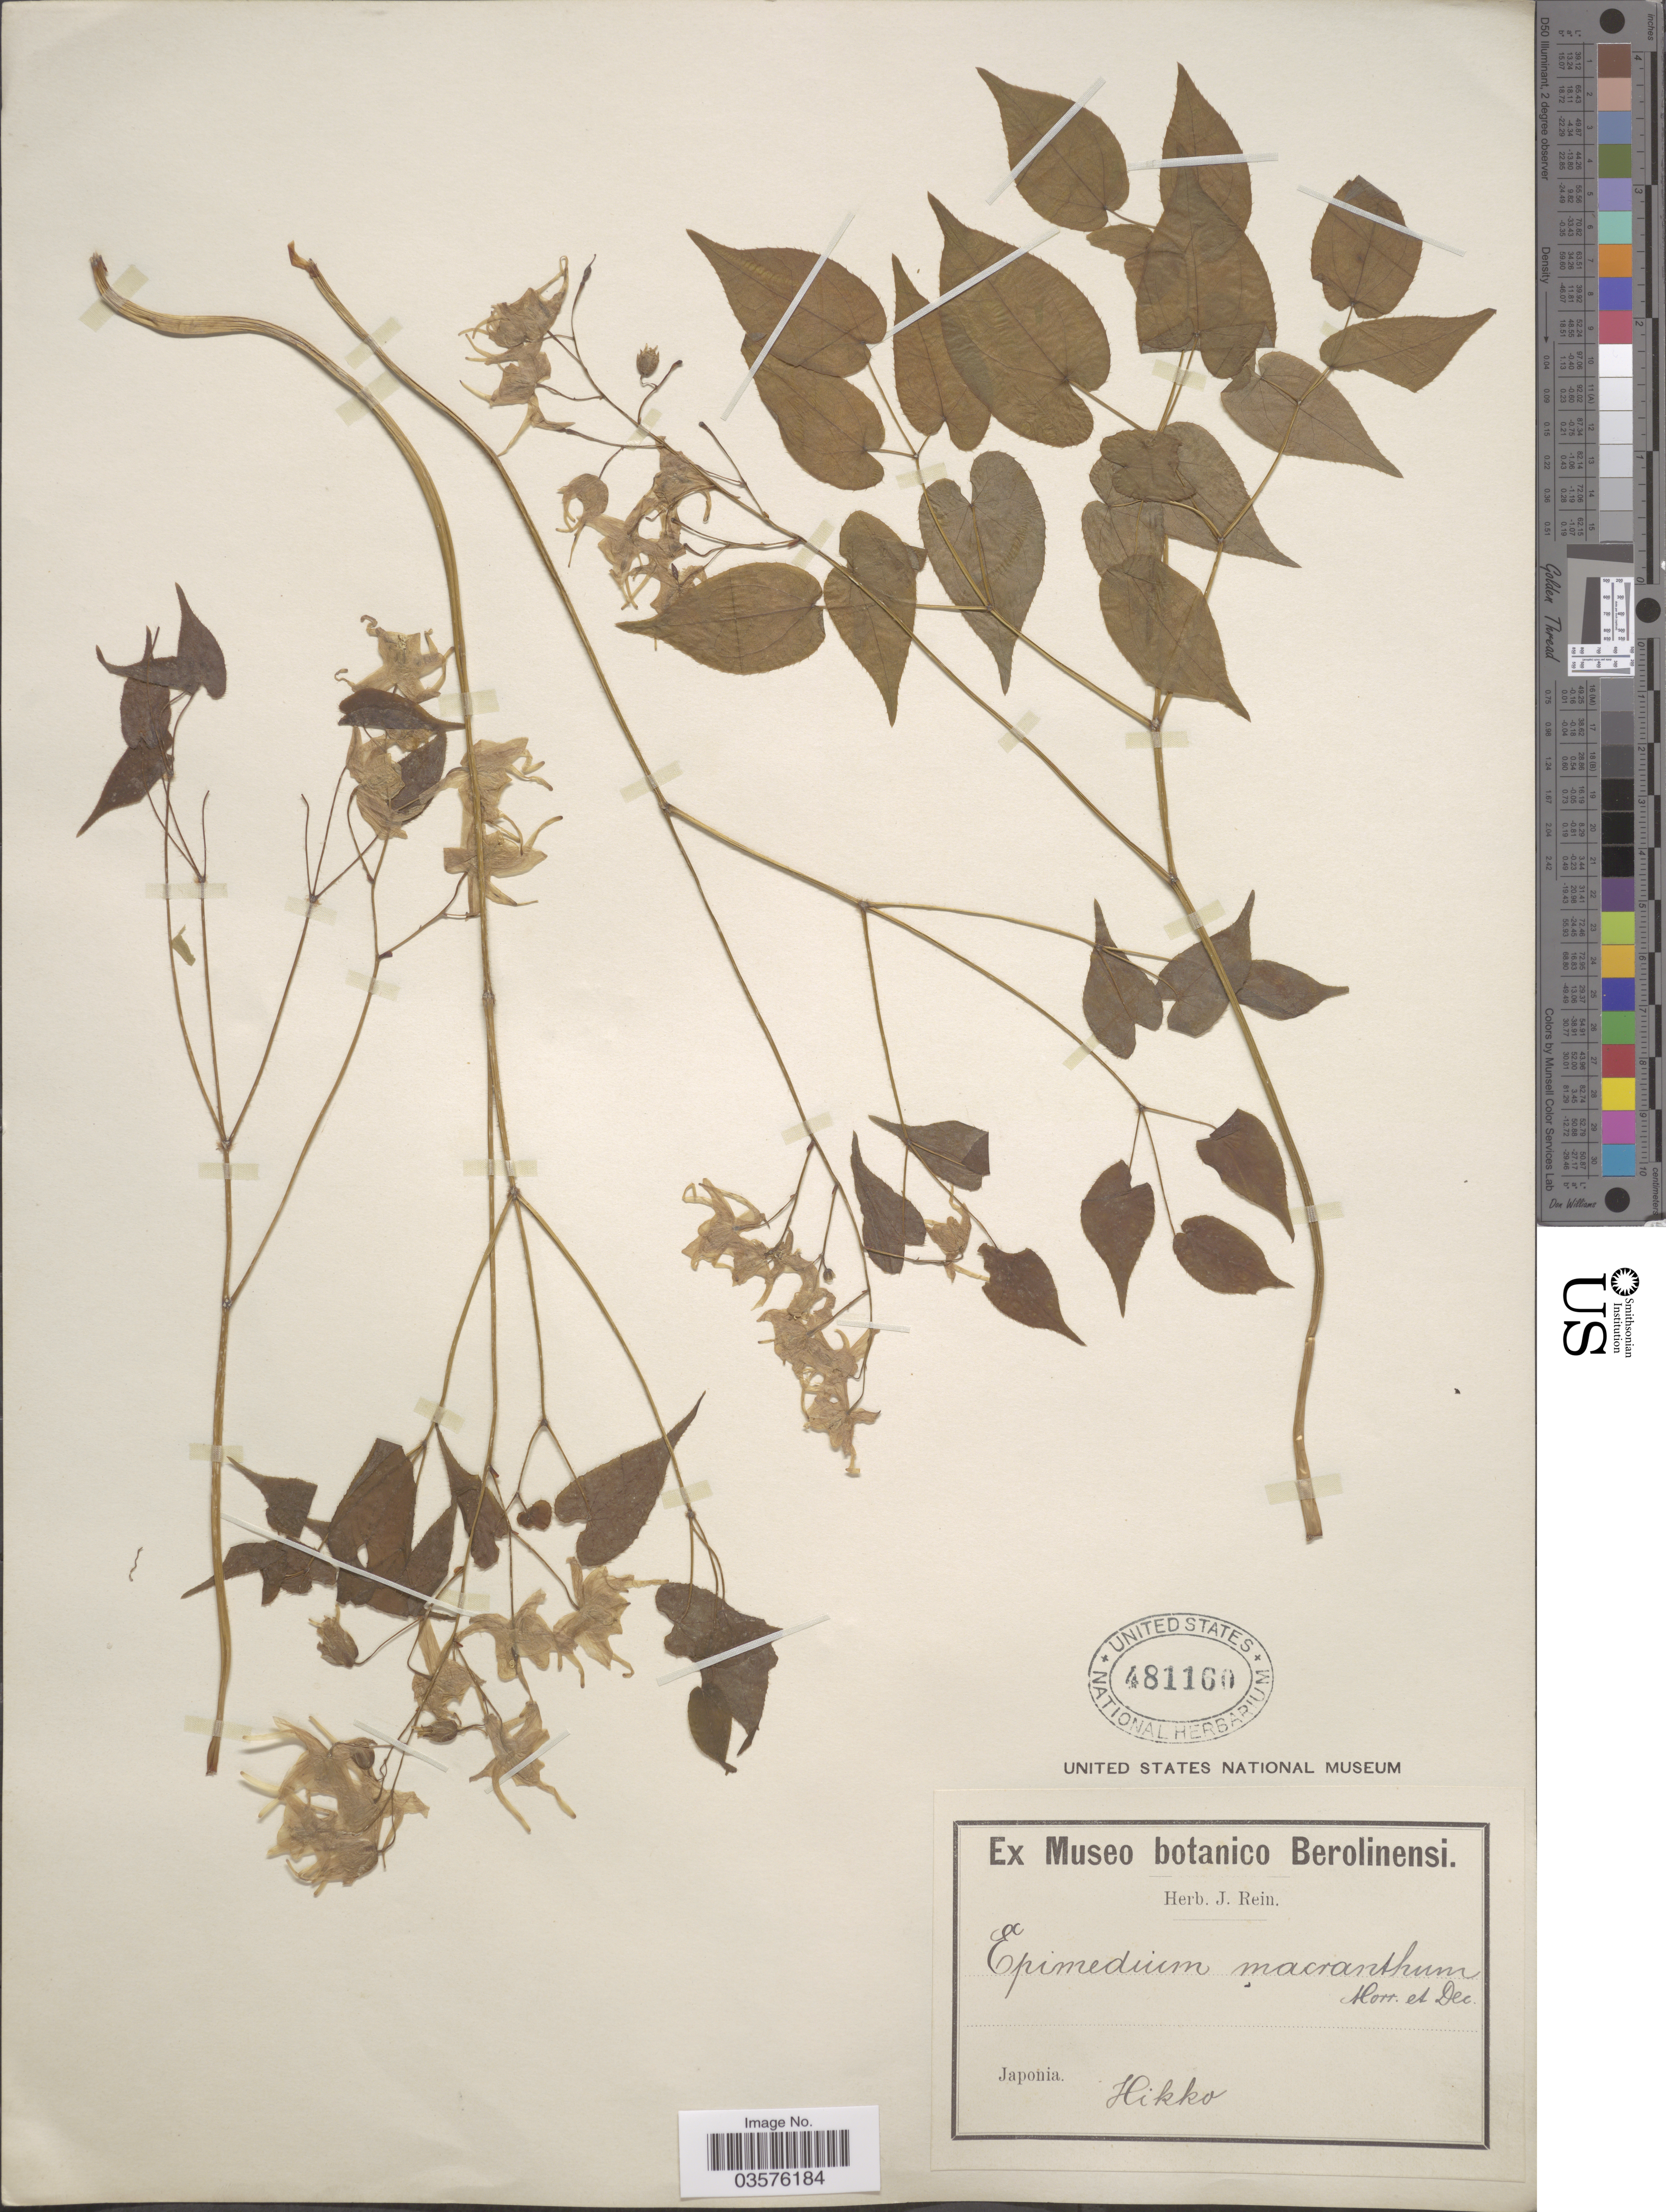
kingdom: Plantae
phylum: Tracheophyta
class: Magnoliopsida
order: Ranunculales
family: Berberidaceae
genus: Epimedium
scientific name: Epimedium grandiflorum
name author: C. Morren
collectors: ex herb. J. Rein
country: Japan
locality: Japonia, Hikko.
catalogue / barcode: US 481160